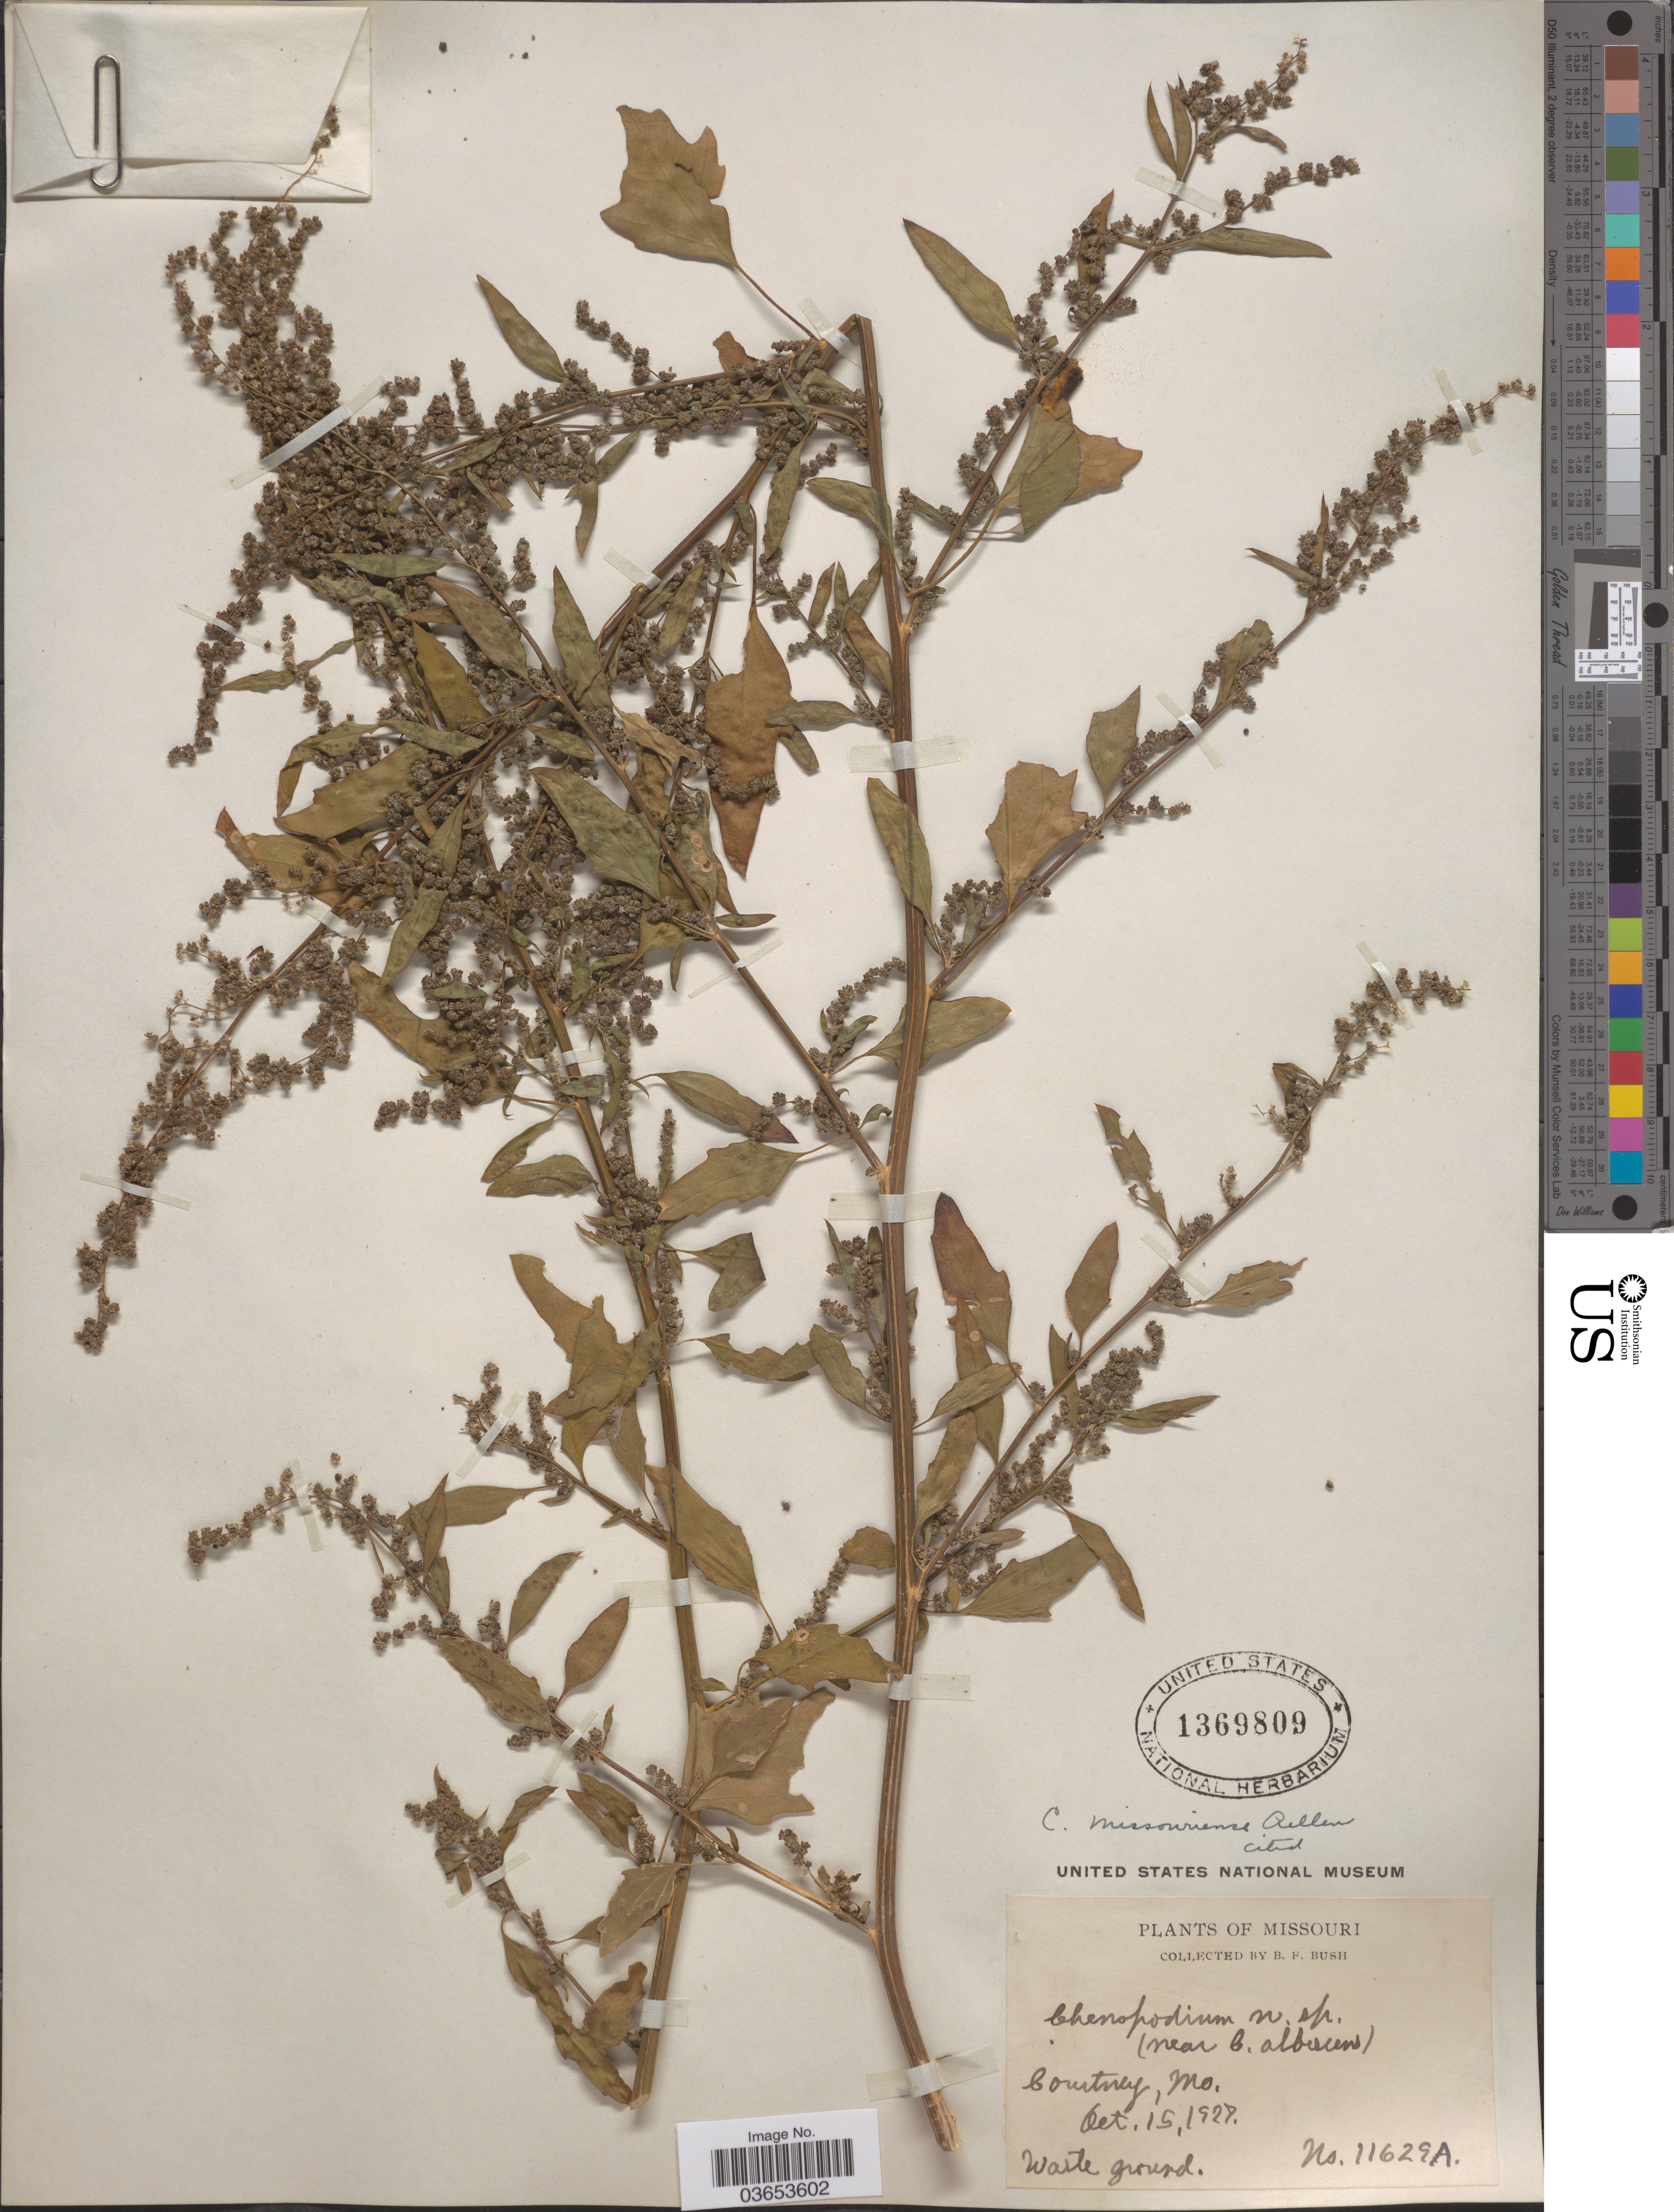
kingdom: Plantae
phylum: Tracheophyta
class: Magnoliopsida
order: Caryophyllales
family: Amaranthaceae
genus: Chenopodium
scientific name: Chenopodium missouriense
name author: Aellen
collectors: B. F. Bush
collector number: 11629A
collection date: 1927-10-15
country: United States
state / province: Missouri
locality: Courtney.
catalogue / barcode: US 1369809